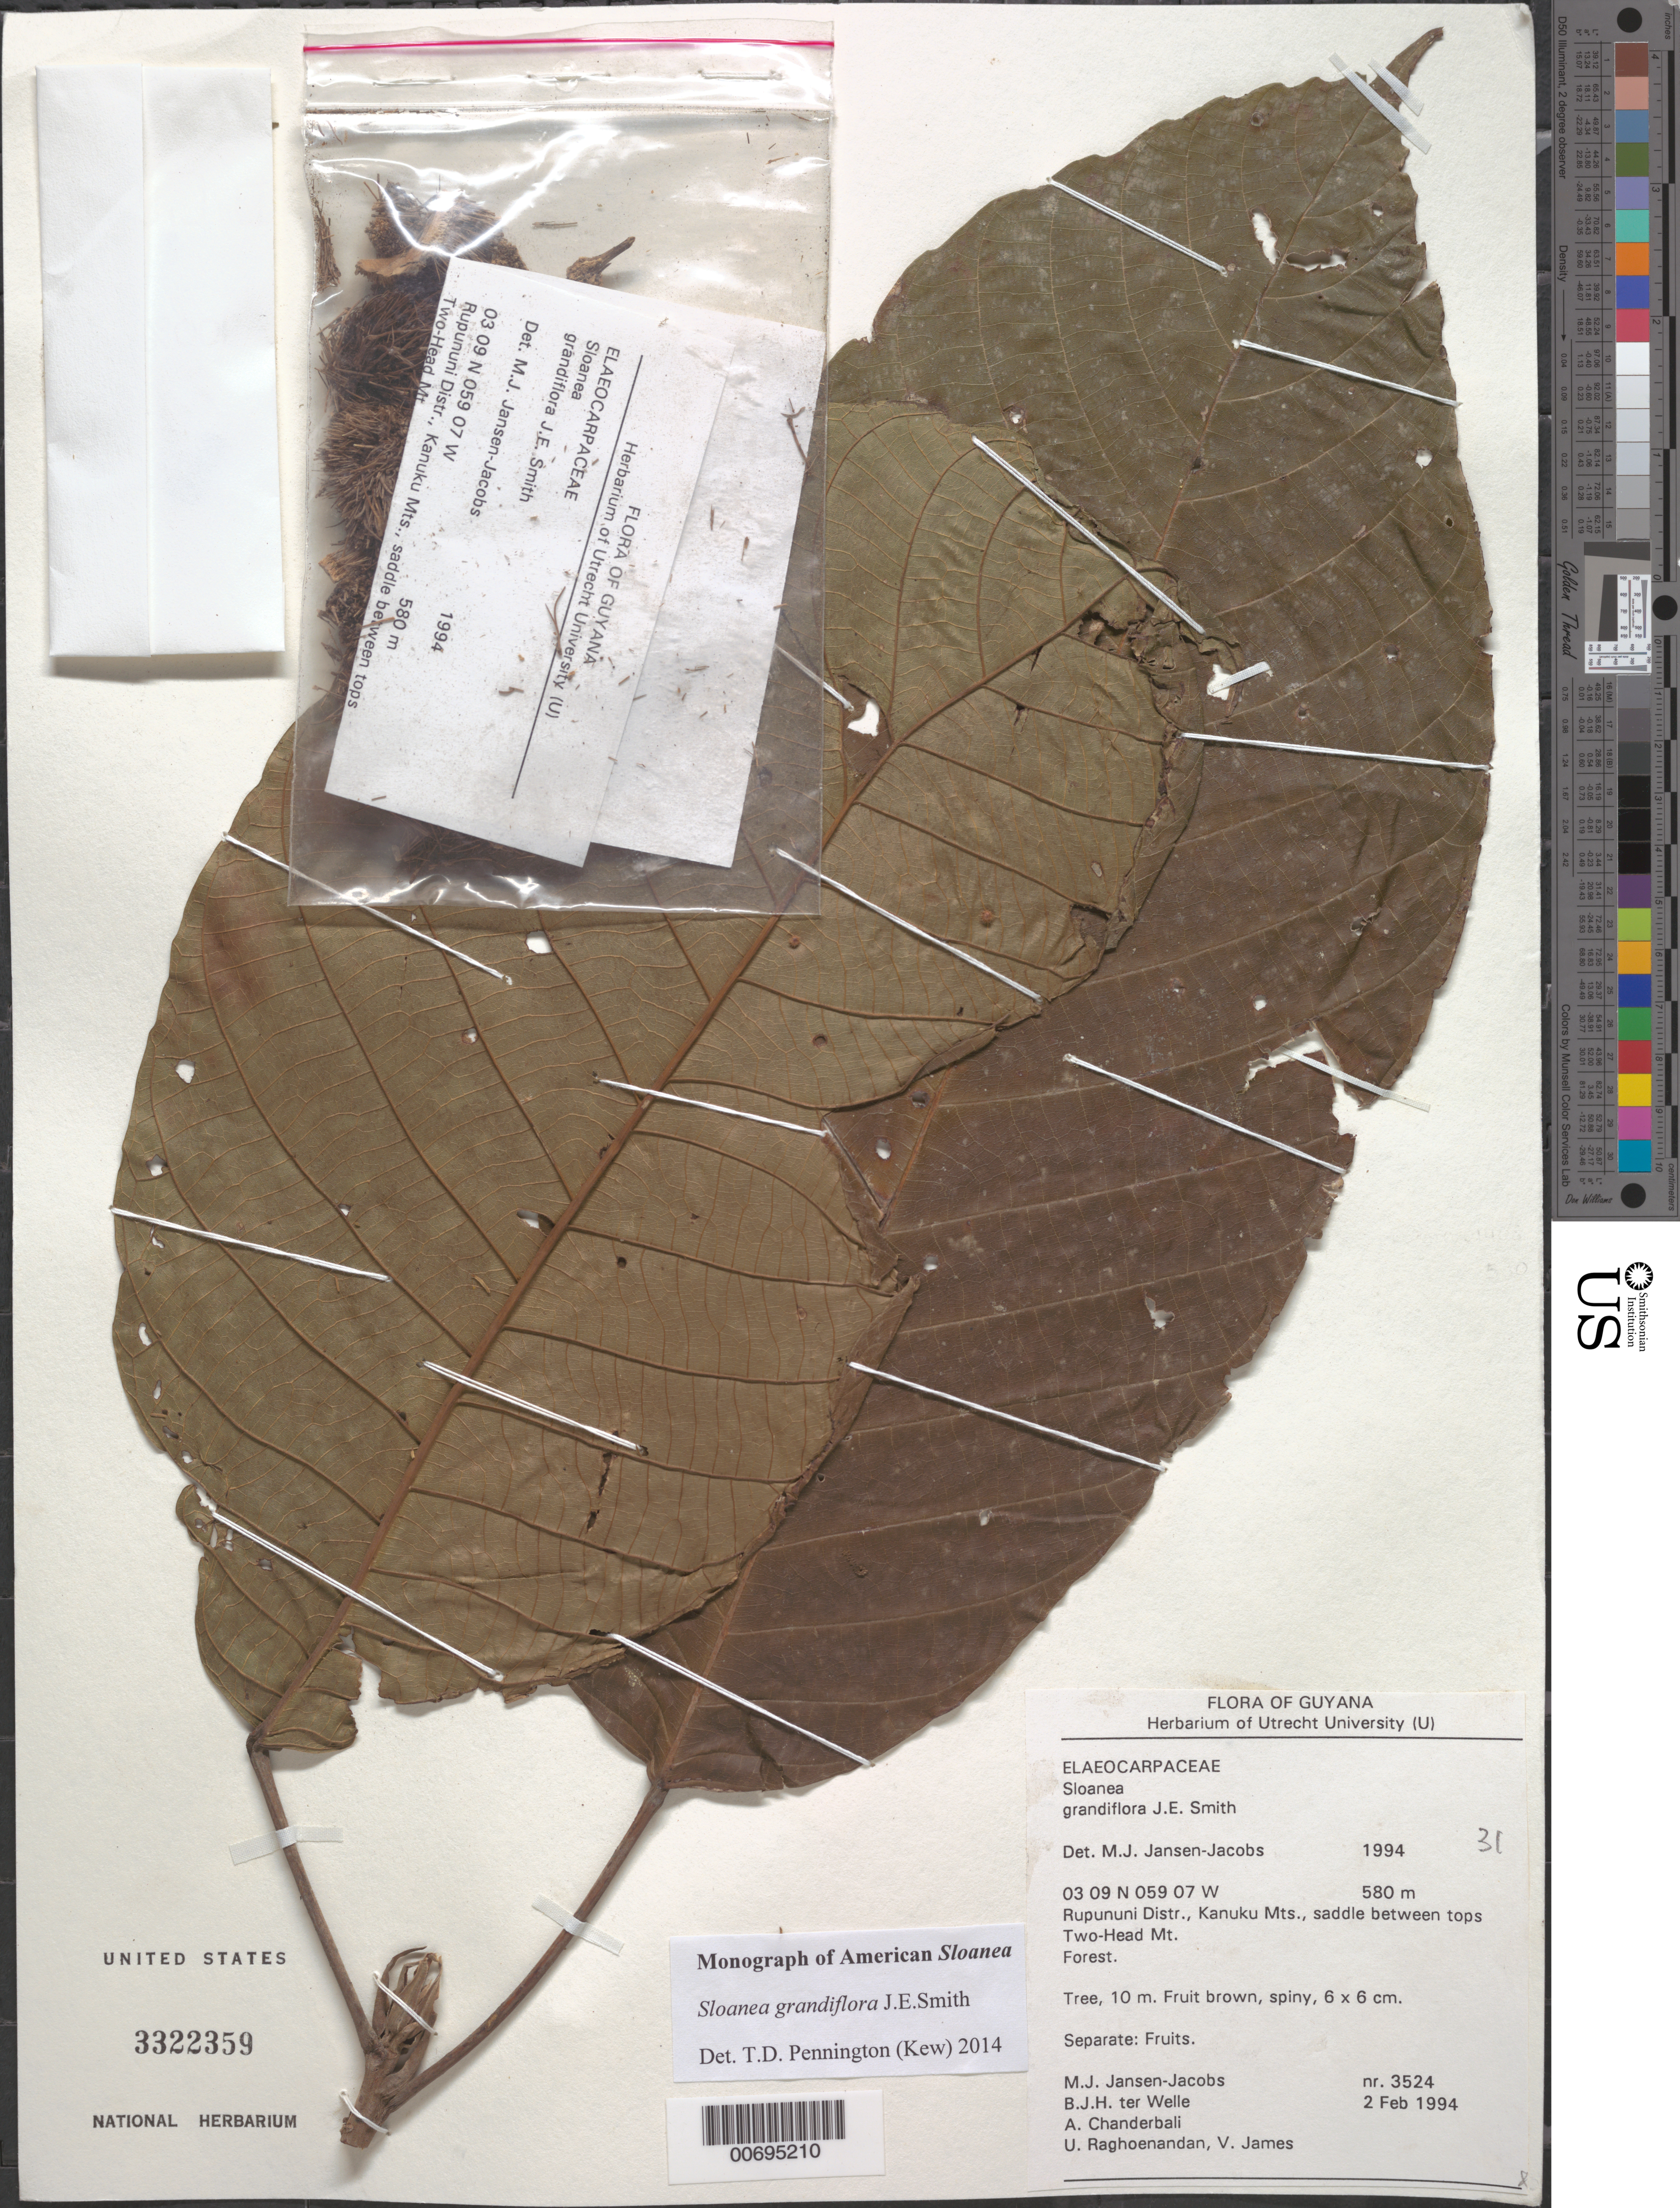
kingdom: Plantae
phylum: Tracheophyta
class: Magnoliopsida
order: Oxalidales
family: Elaeocarpaceae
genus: Sloanea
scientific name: Sloanea grandiflora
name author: Sm.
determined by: Pennington, T. D., (K)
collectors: M. J. Jansen-Jacobs, B. Welle, A. S. Chanderbali, U. Raghoenandan & V. James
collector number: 3524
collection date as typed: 2-Feb-94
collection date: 1994-02-02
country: Guyana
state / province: U. Takutu-U. Essequibo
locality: Two-Head Mt., saddle between tops of, Kanuku Mts.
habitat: Forest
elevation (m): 580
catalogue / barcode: US 3322359